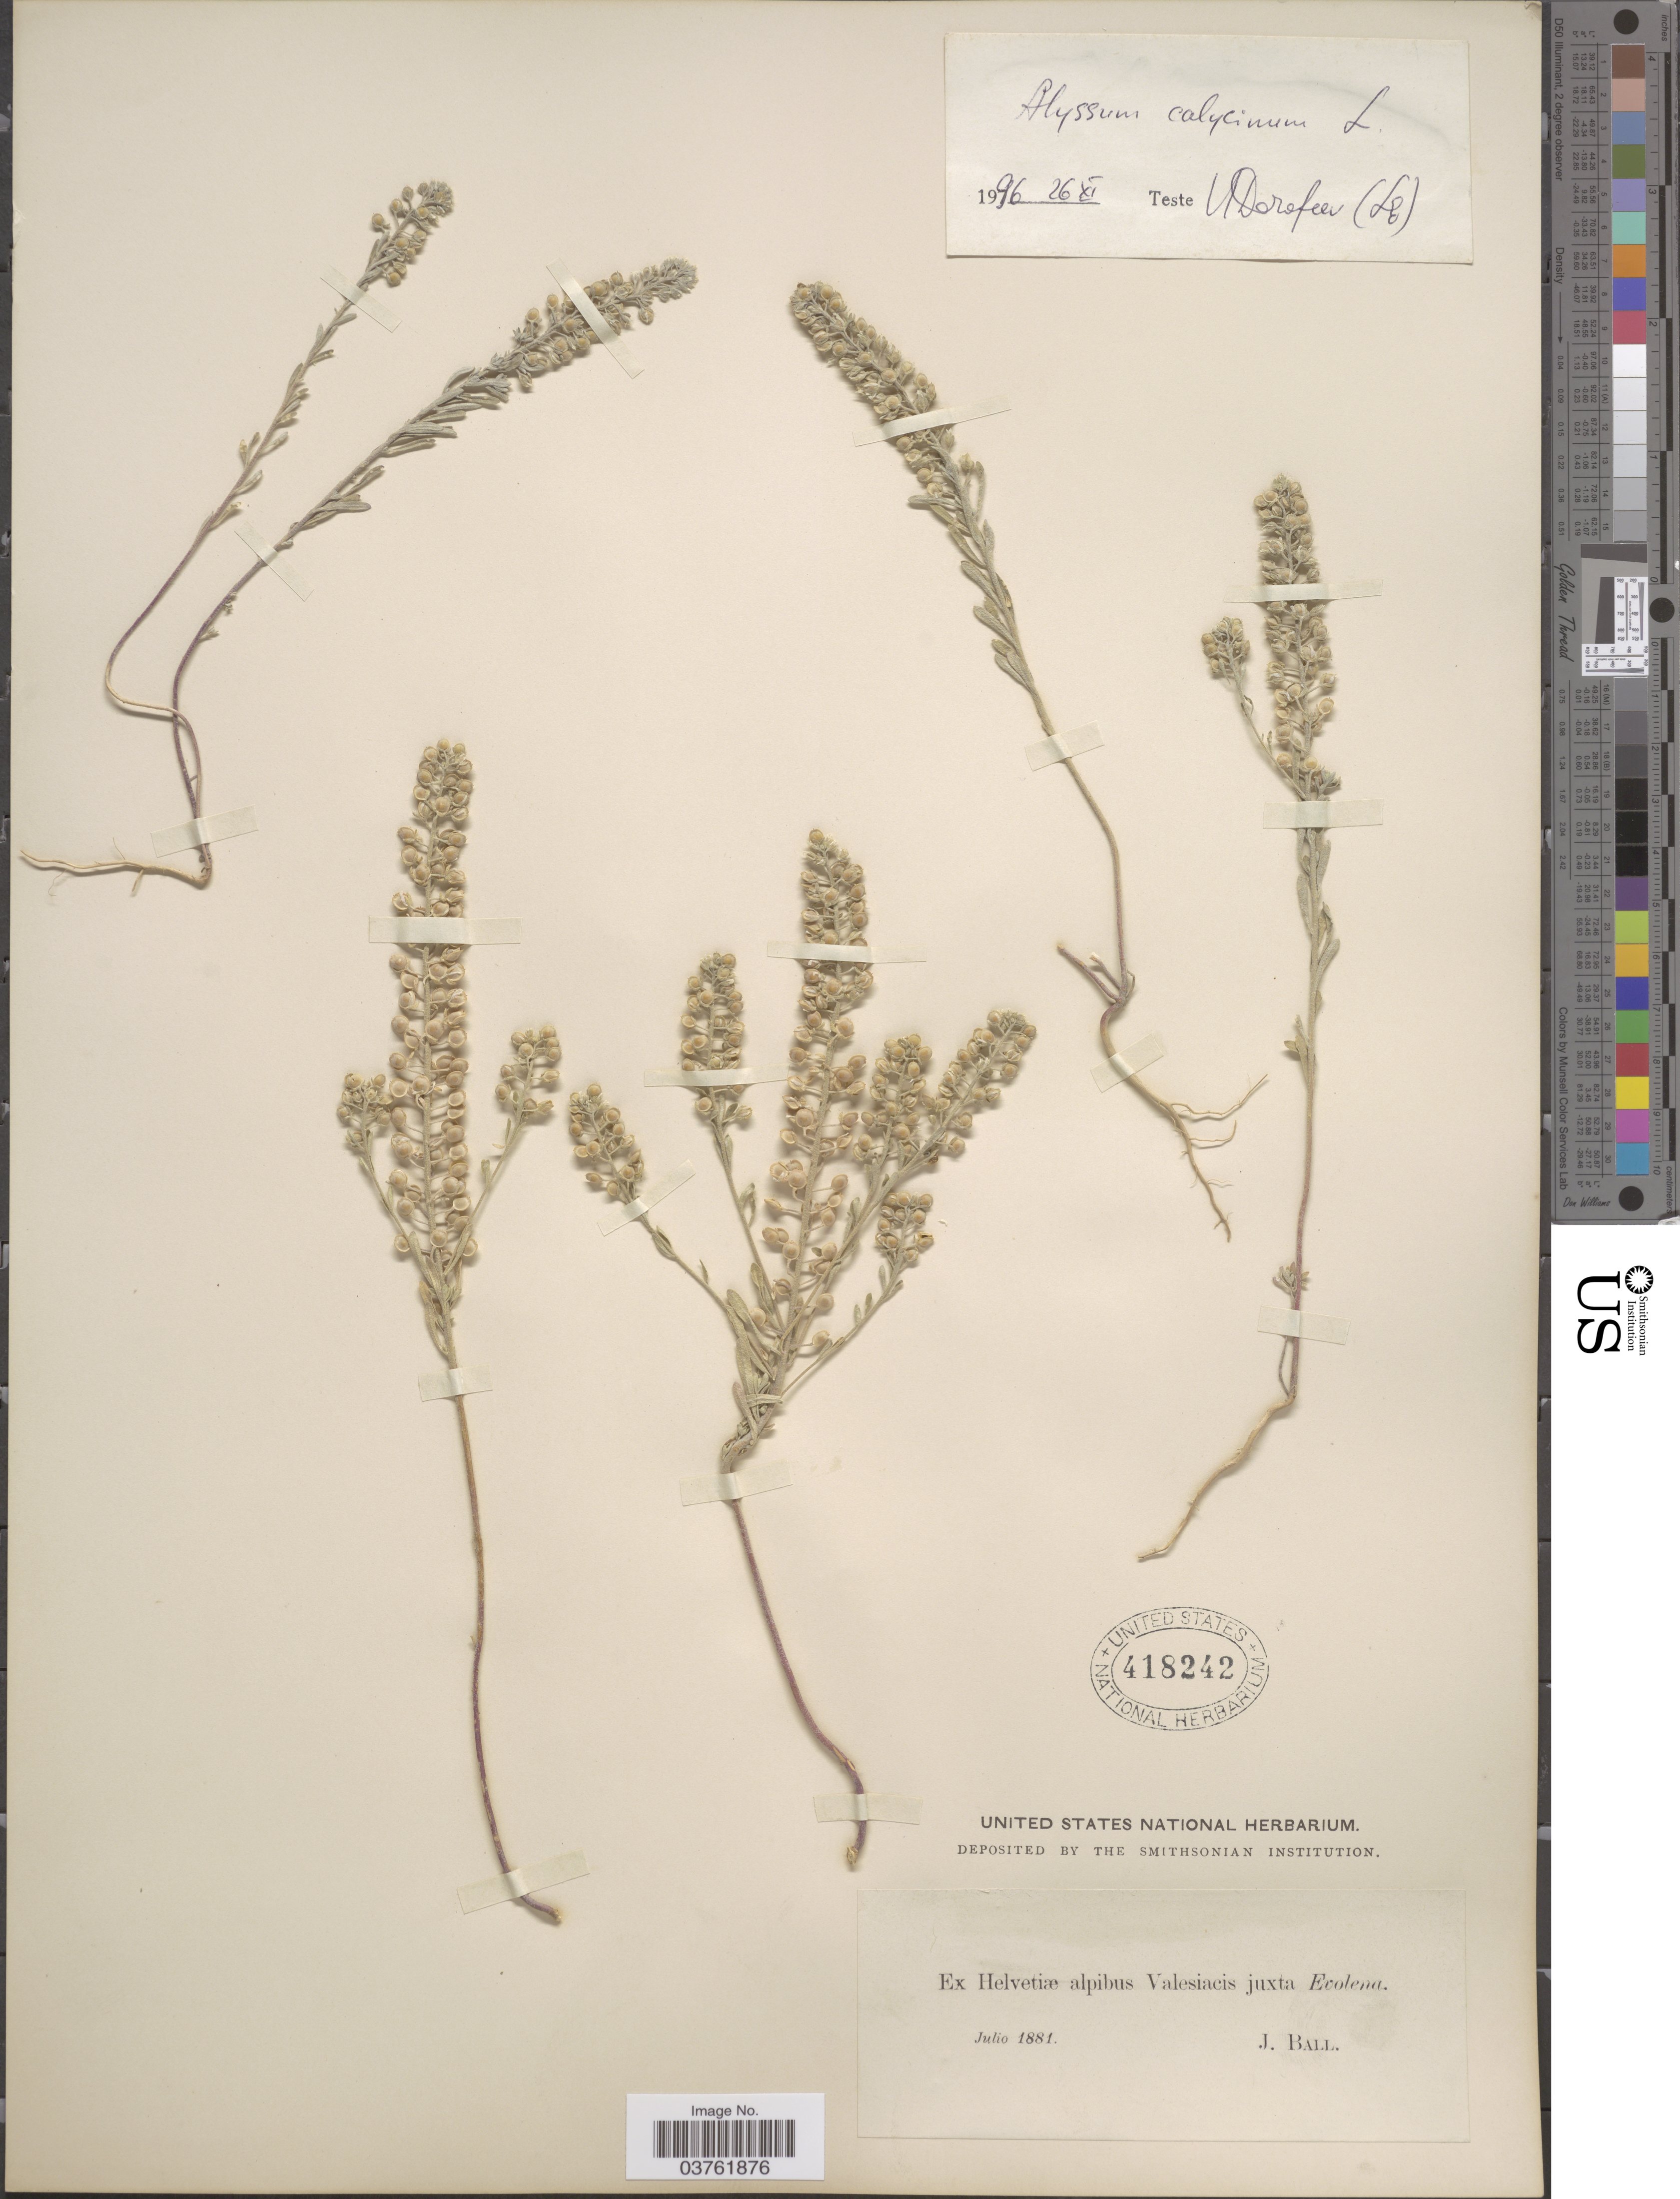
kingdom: Plantae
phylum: Tracheophyta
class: Magnoliopsida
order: Brassicales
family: Brassicaceae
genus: Alyssum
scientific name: Alyssum calycinum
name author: L.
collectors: J. Ball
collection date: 1881-07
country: Switzerland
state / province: Valais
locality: Ex Helvetiœ alpibus Valesiacis juxta Evolena.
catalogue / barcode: US 418242